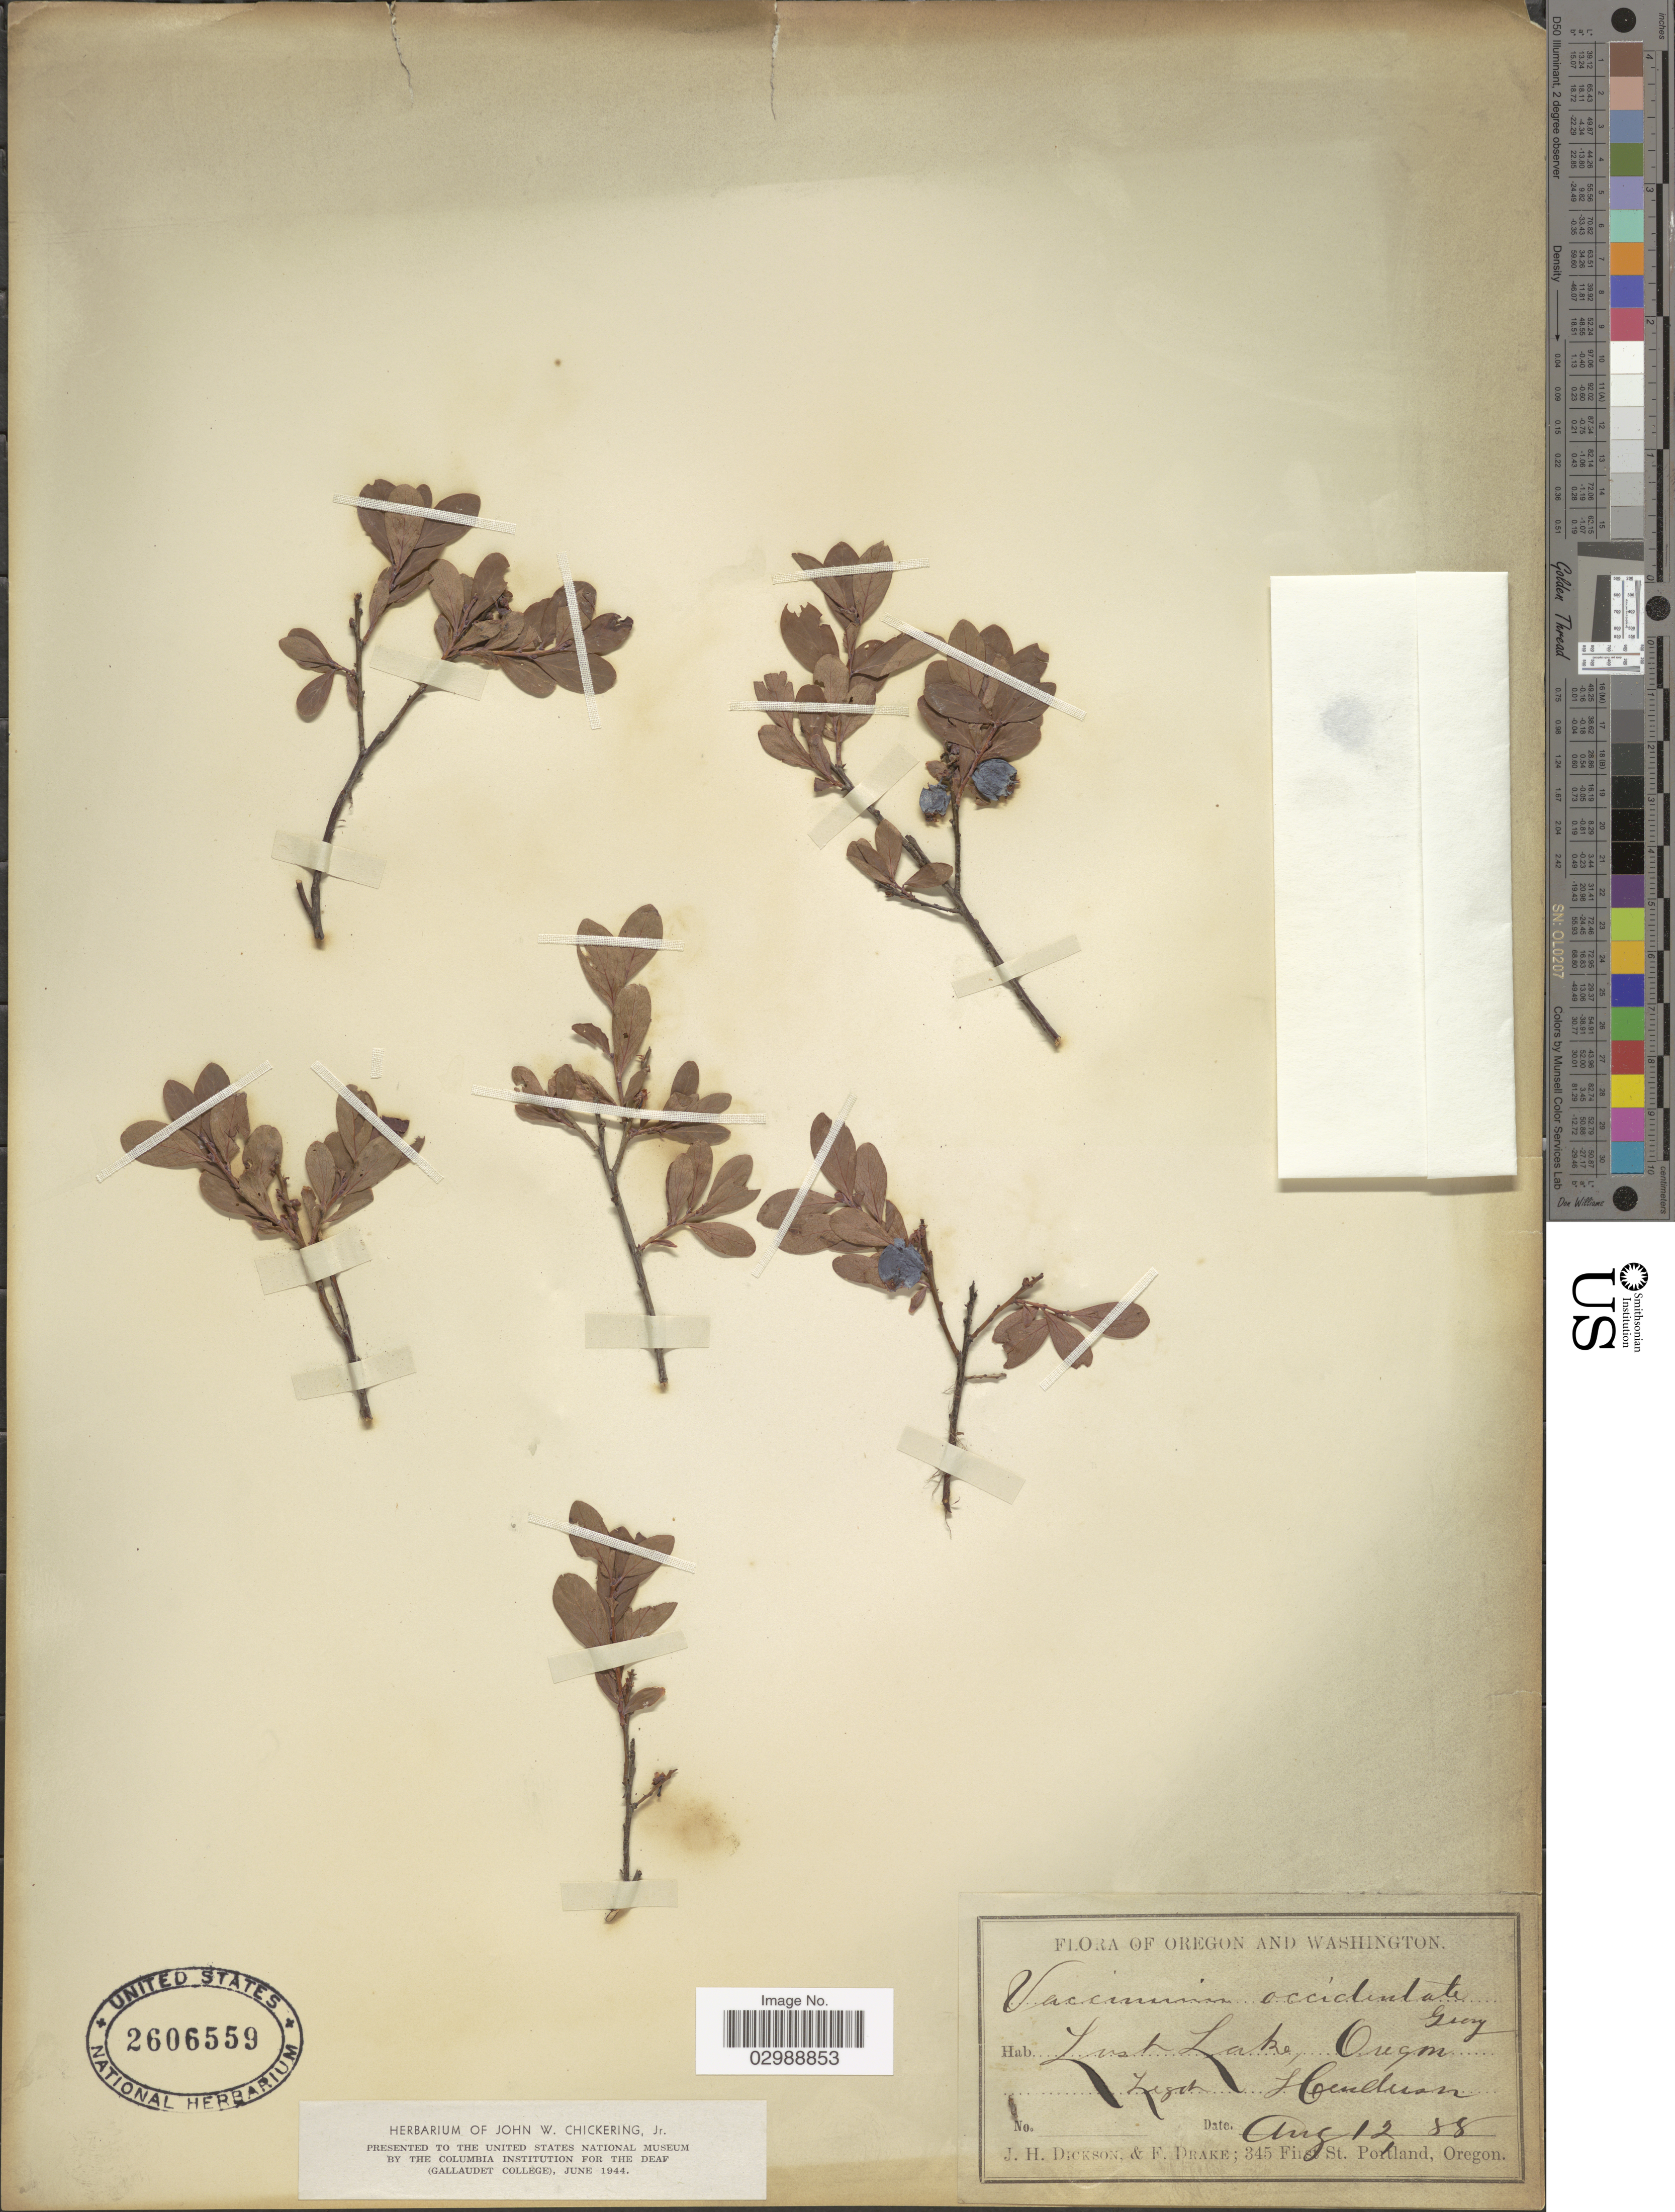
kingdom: Plantae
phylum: Tracheophyta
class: Magnoliopsida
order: Ericales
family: Ericaceae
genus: Vaccinium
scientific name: Vaccinium occidentale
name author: A. Gray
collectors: -. Henderson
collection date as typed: Transcribed d/m/y: 12/8/88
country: United States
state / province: Oregon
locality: Lost Lake.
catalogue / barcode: US 2606559